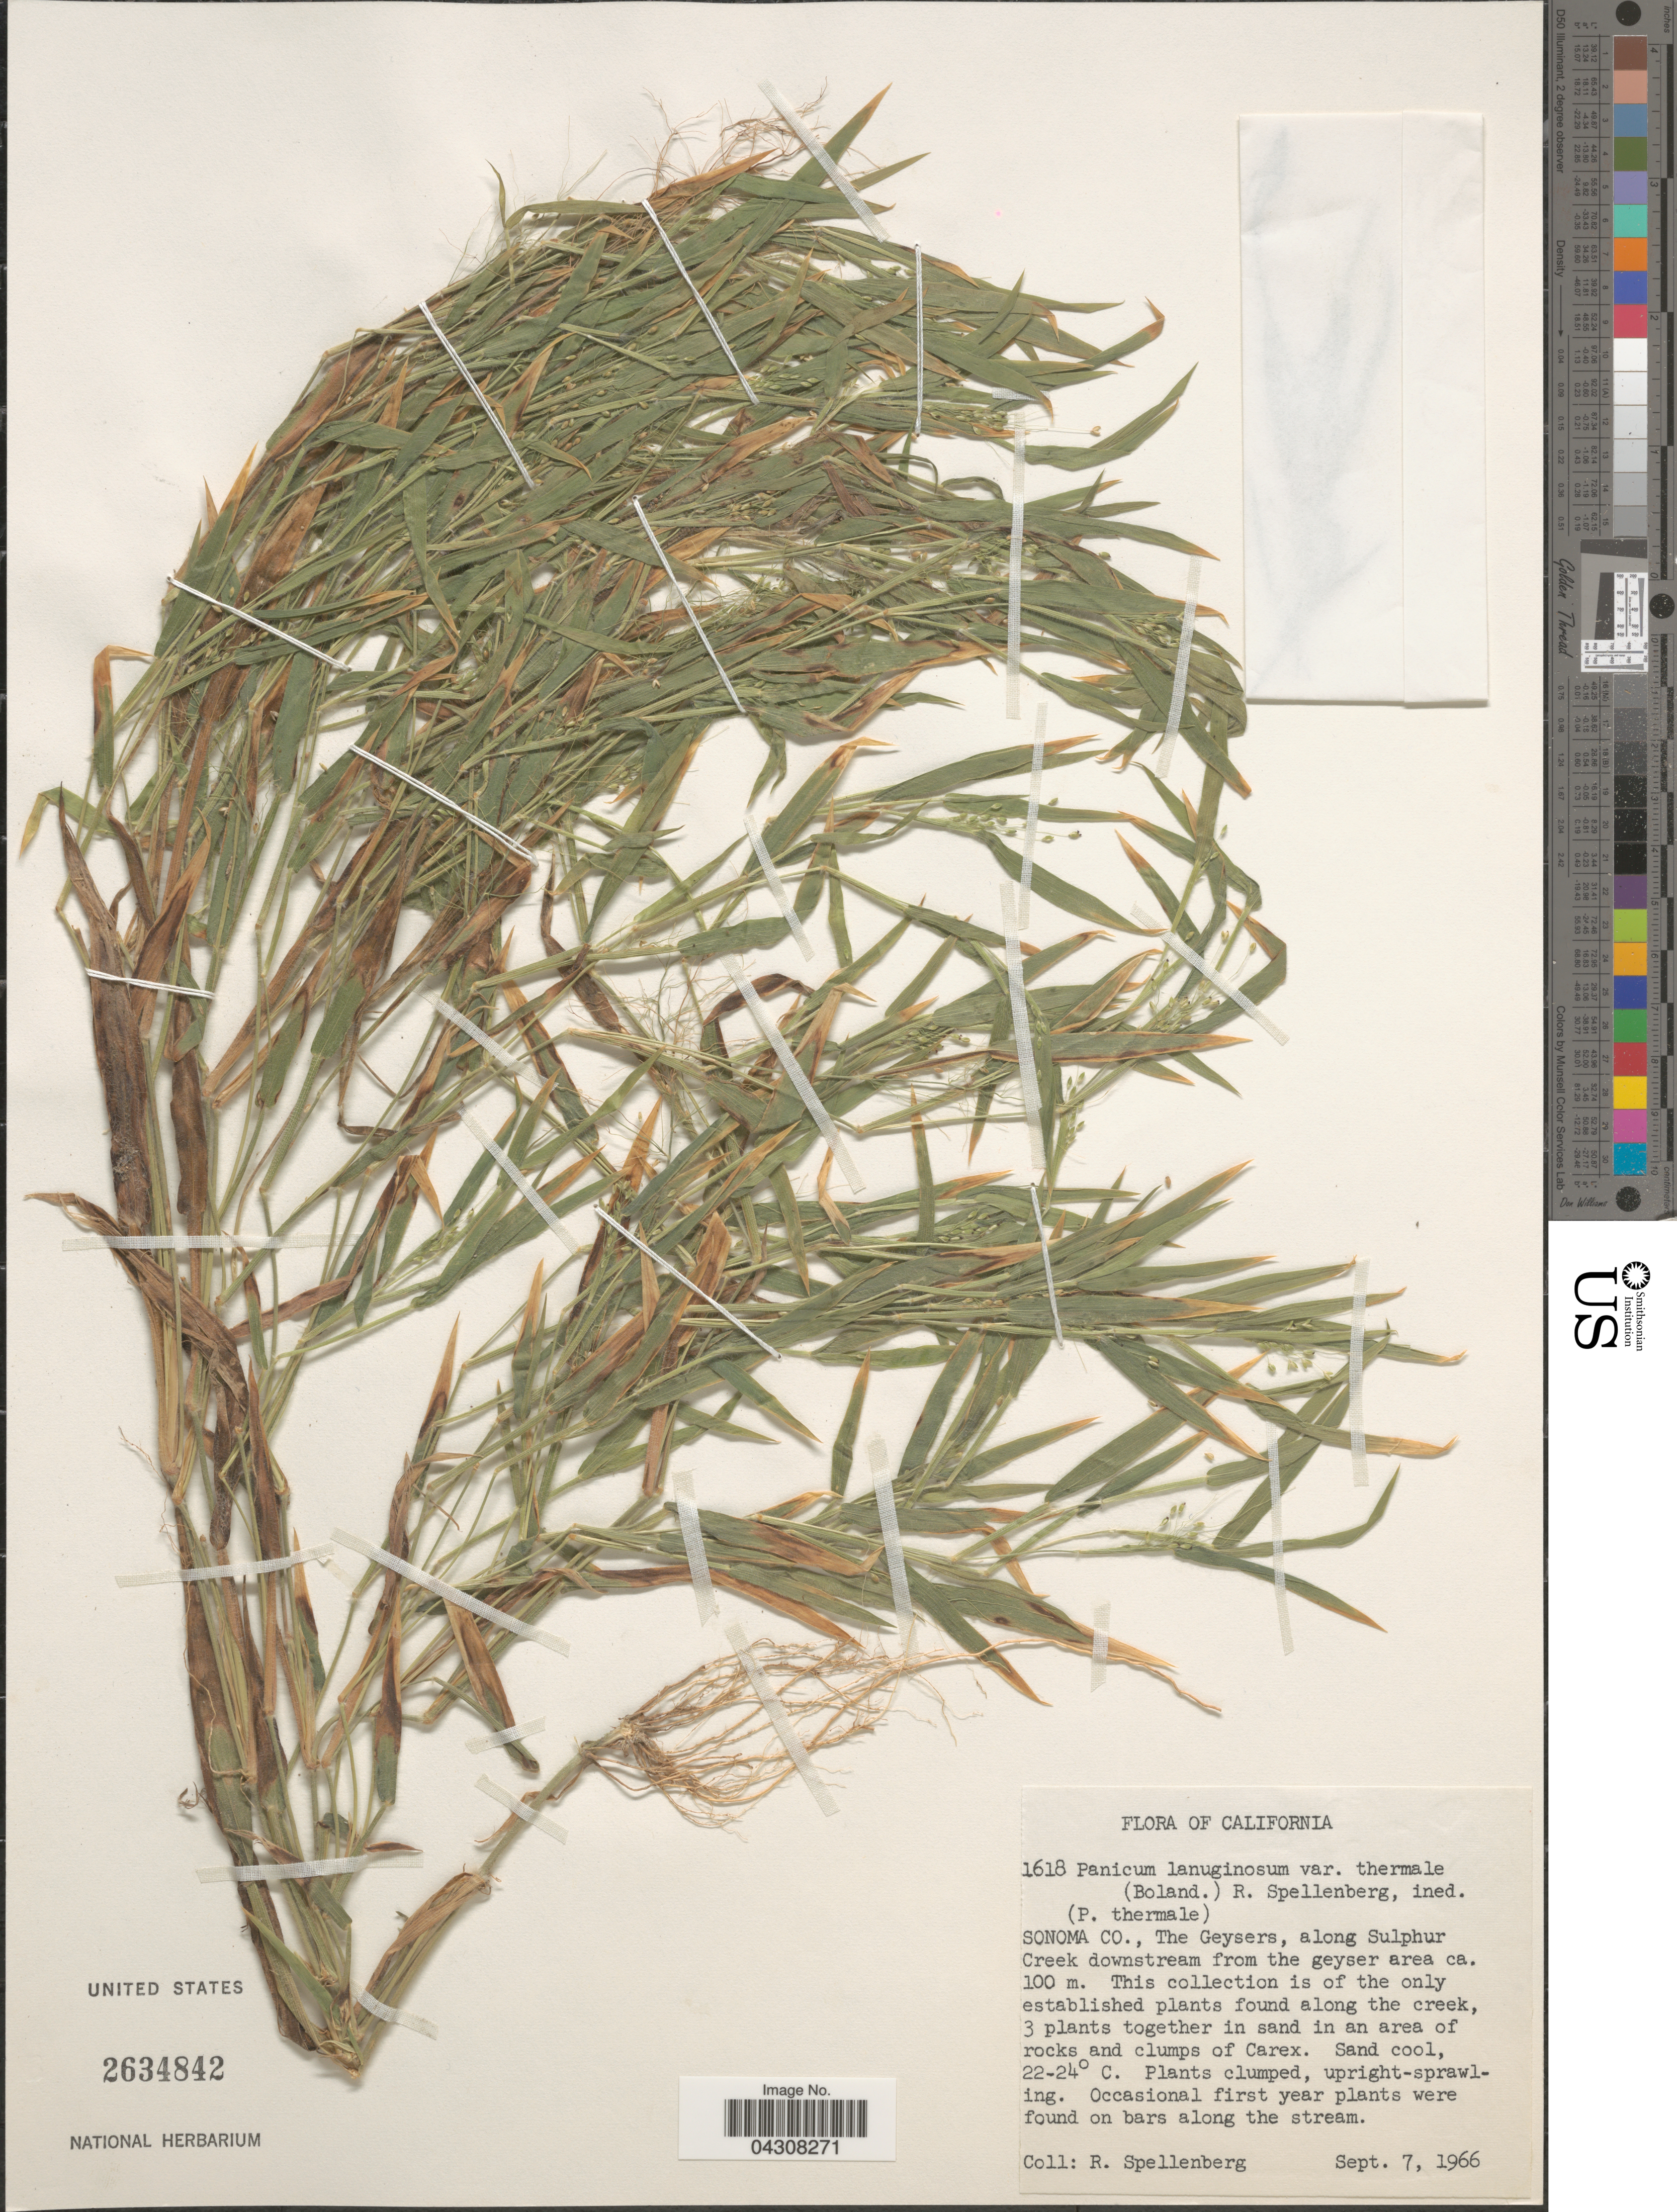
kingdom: Plantae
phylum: Tracheophyta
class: Liliopsida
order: Poales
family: Poaceae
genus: Dichanthelium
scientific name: Dichanthelium acuminatum var. acuminatum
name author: (Sw.) Gould & C.A. Clark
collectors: R. Spellenberg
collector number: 1618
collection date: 1966-09-07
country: United States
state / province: California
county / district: Sonoma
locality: Sonoma Co., The Geysers, along Sulphur Creek downstream from the geyser area ca. 100 m. Along the creek, 3 plants together in sand in an area of rocks and clumps of Carex.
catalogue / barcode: US 2634842